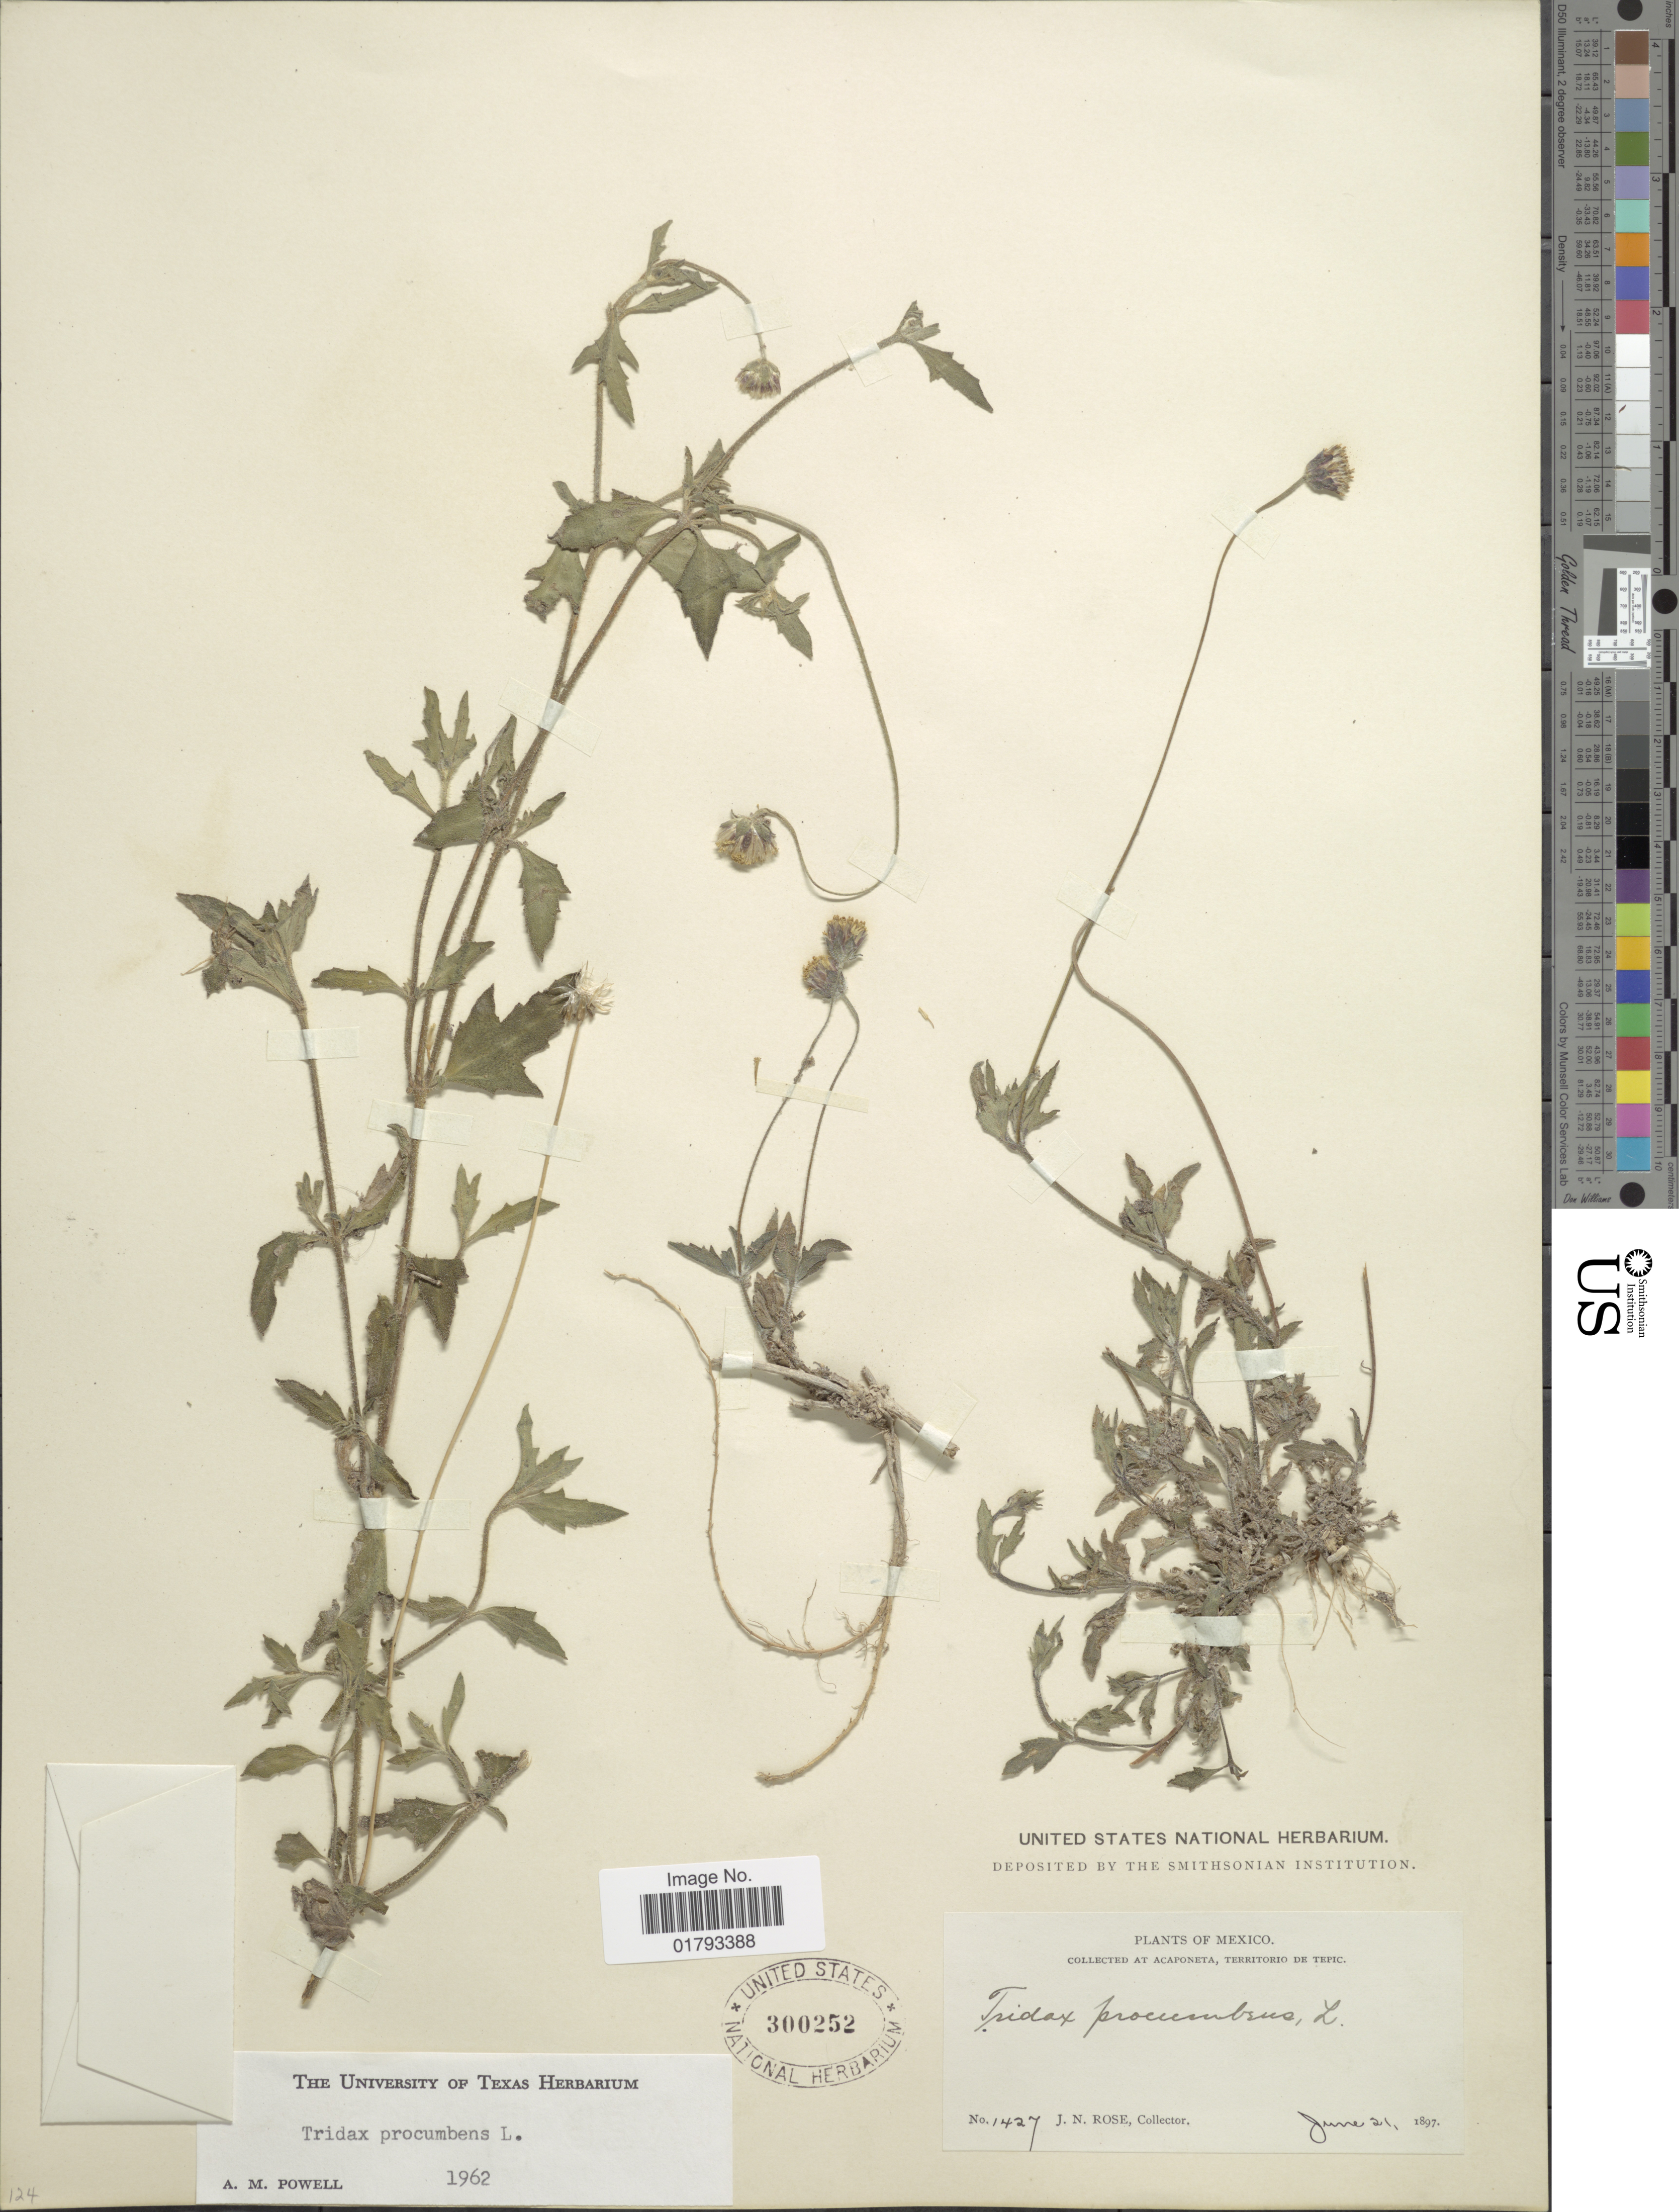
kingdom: Plantae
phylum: Tracheophyta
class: Magnoliopsida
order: Asterales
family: Asteraceae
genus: Tridax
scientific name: Tridax procumbens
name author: L.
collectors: J. N. Rose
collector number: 1427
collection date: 1897-06-21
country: Mexico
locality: Acaponeta, Territorio de Tepic.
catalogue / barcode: US 300252